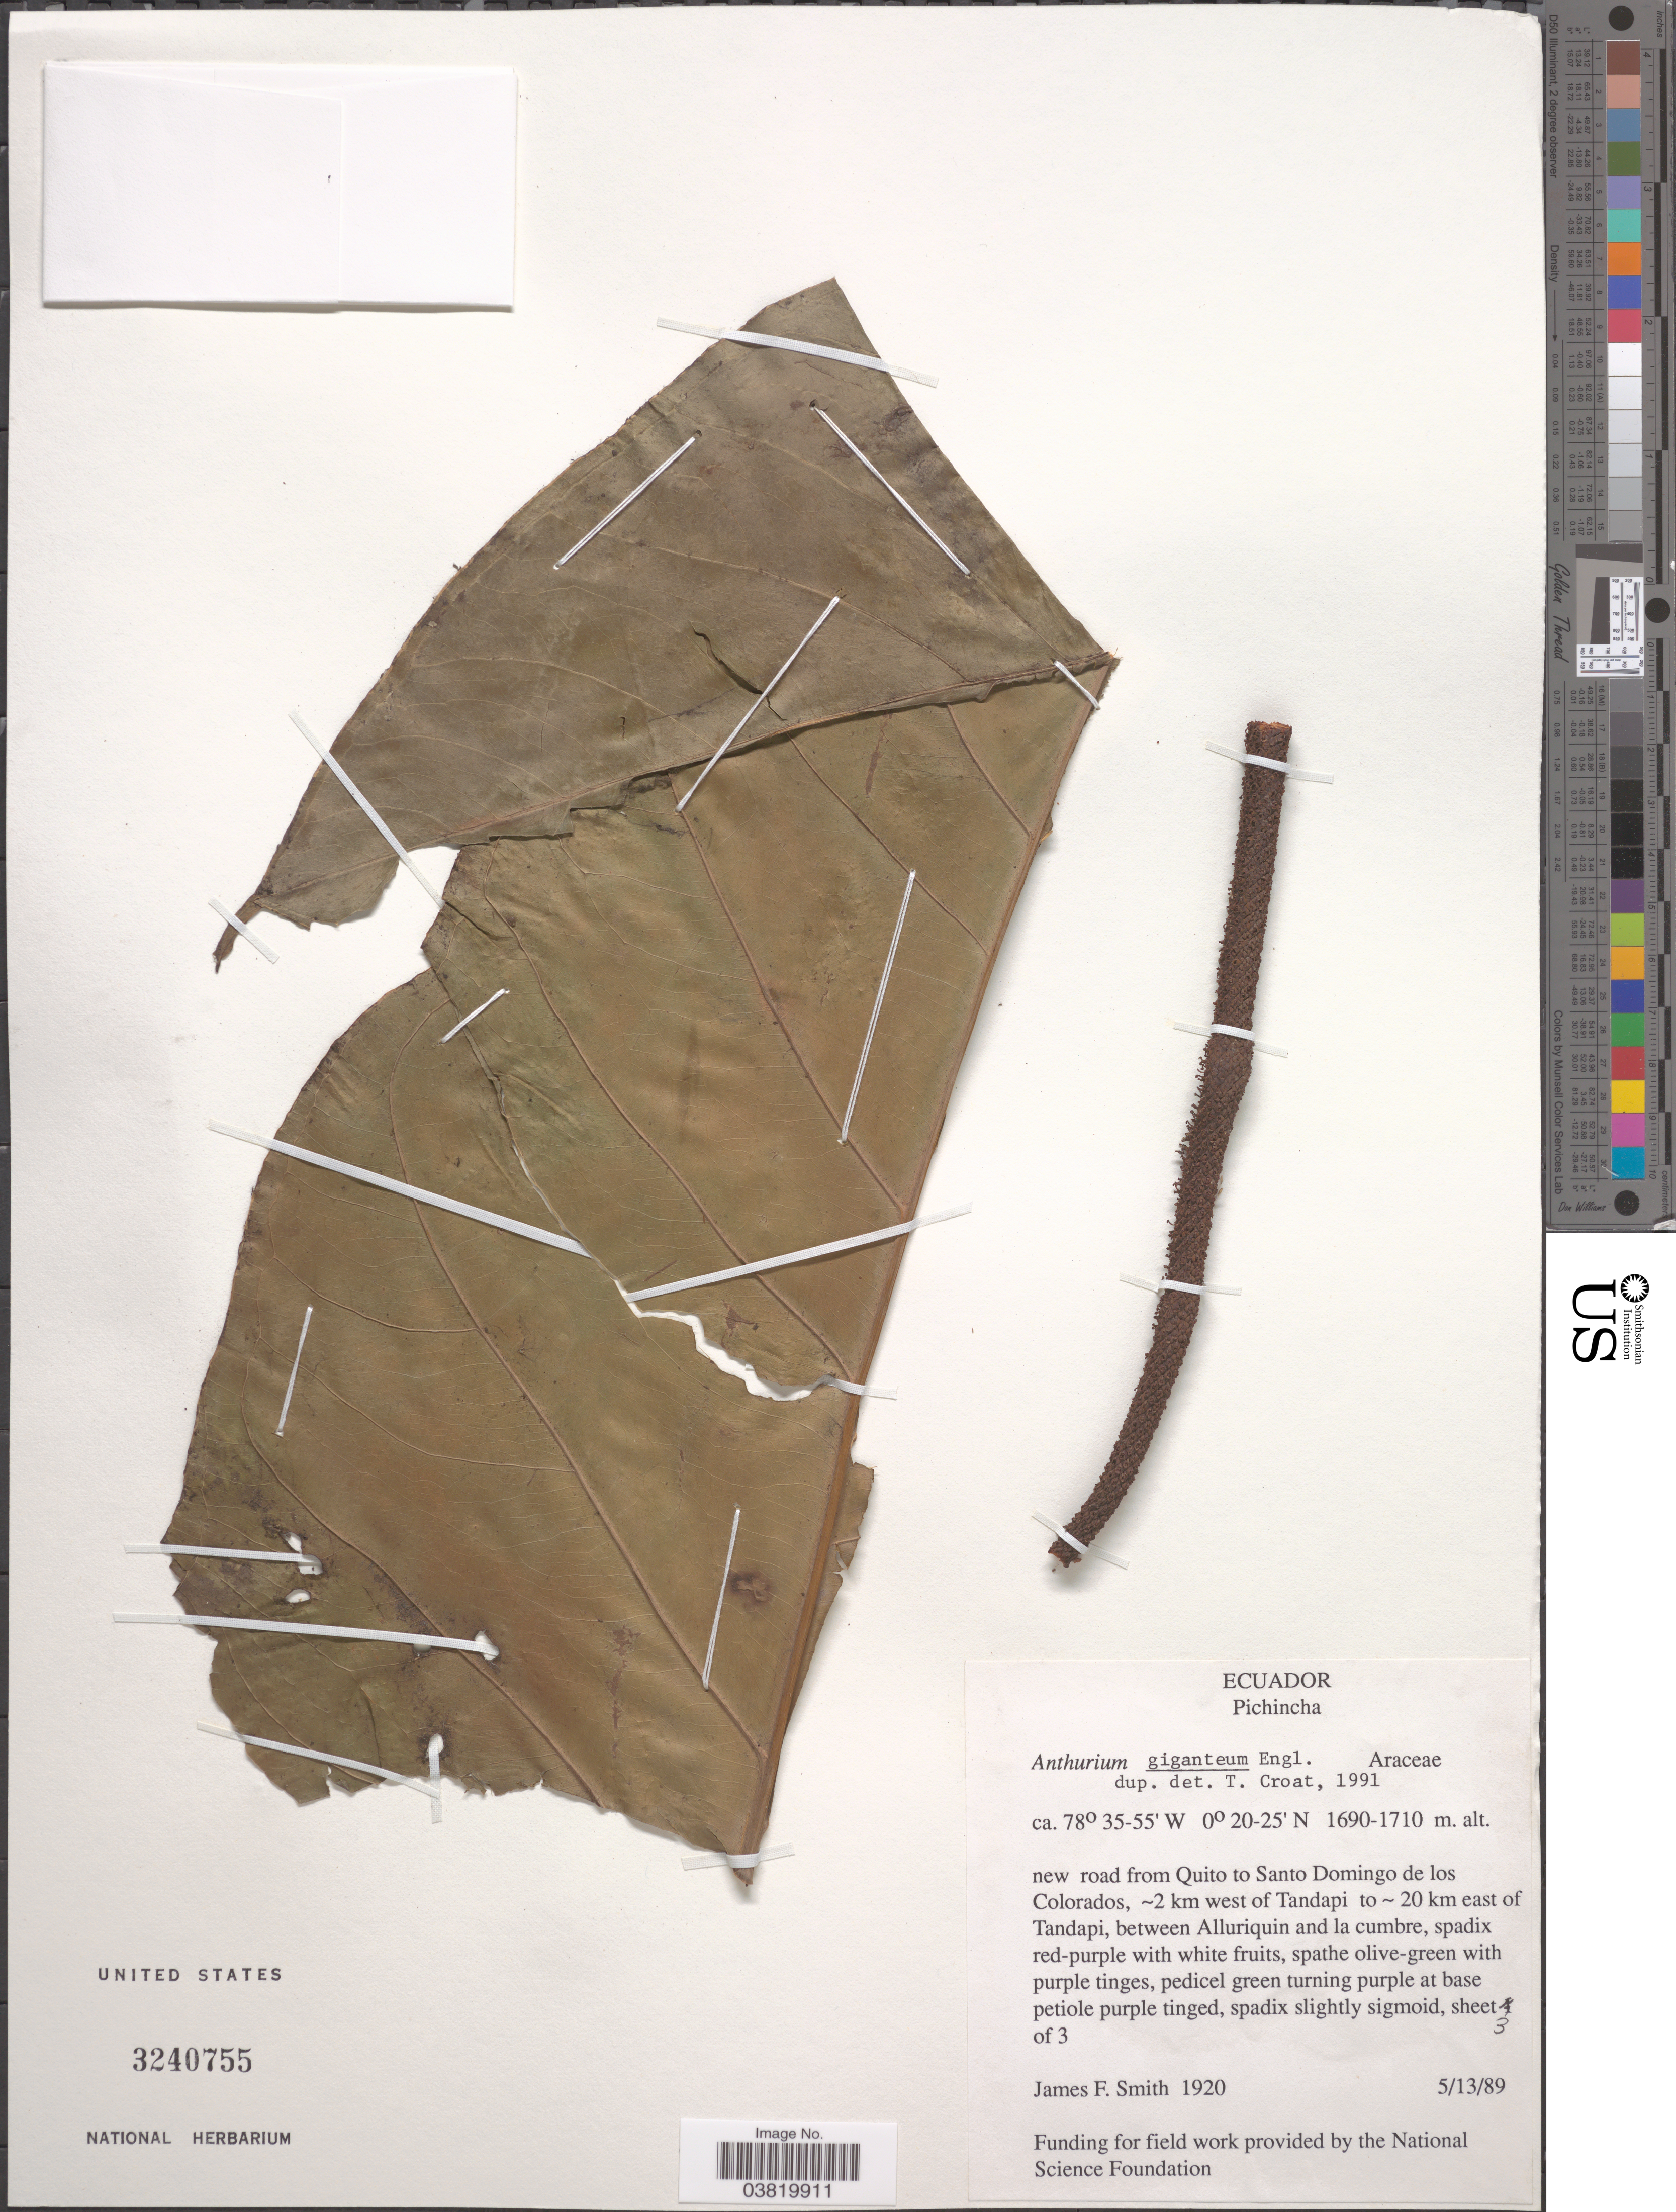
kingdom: Plantae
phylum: Tracheophyta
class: Liliopsida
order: Alismatales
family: Araceae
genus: Anthurium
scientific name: Anthurium giganteum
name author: Engl.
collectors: J. F. Smith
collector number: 1920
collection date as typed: Transcribed d/m/y: 13/5/89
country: Ecuador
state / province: Pichincha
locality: New road from Quito to Santo Domingo de los Colorados, 2 km west of Tandapi to 20 km east of Tandapi, between Alluriquin and la cumbre.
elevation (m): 1690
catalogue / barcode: US 3240755